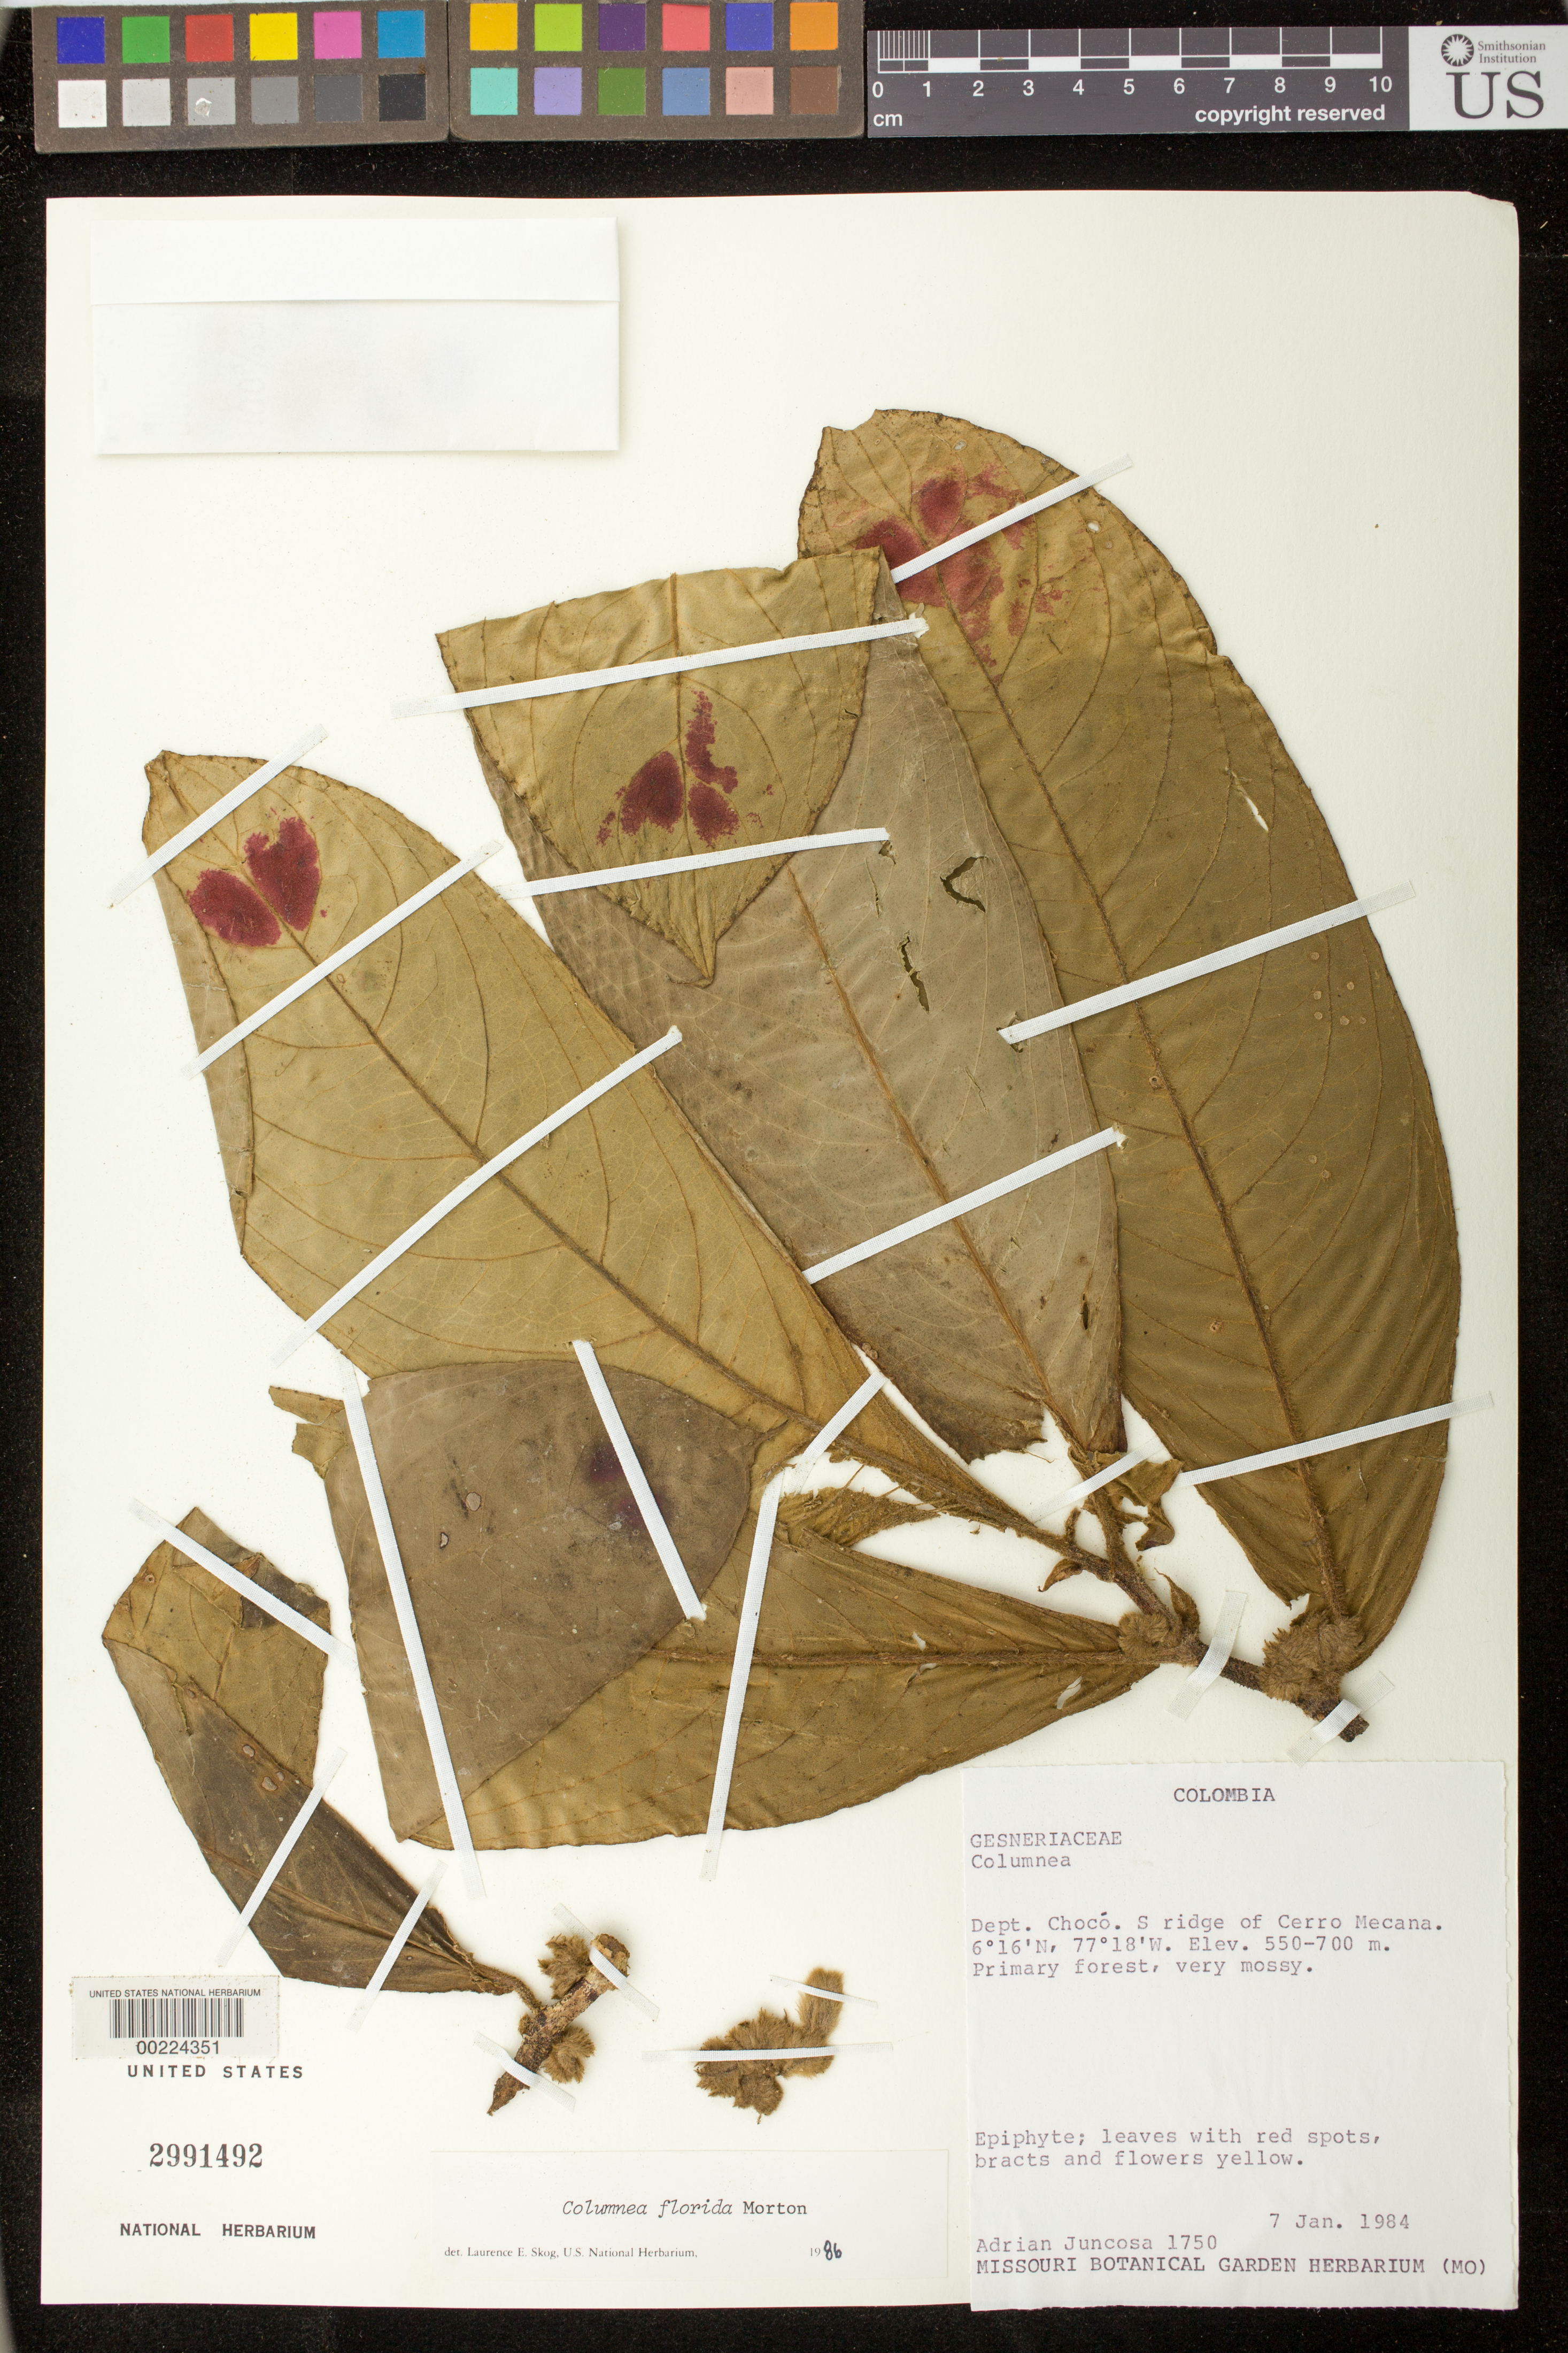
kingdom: Plantae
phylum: Tracheophyta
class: Magnoliopsida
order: Lamiales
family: Gesneriaceae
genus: Columnea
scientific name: Columnea florida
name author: C.V. Morton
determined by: Clark, J. L., (SEL), The Marie Selby Botanical Garden (UNITED STATES)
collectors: A. Juncosa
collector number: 1750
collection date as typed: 07 Jan 1984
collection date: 1984-01-07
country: Colombia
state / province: Chocó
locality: S ridge of Cerro Mecana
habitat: Primary forest, very mossy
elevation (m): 550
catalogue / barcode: US 2991492